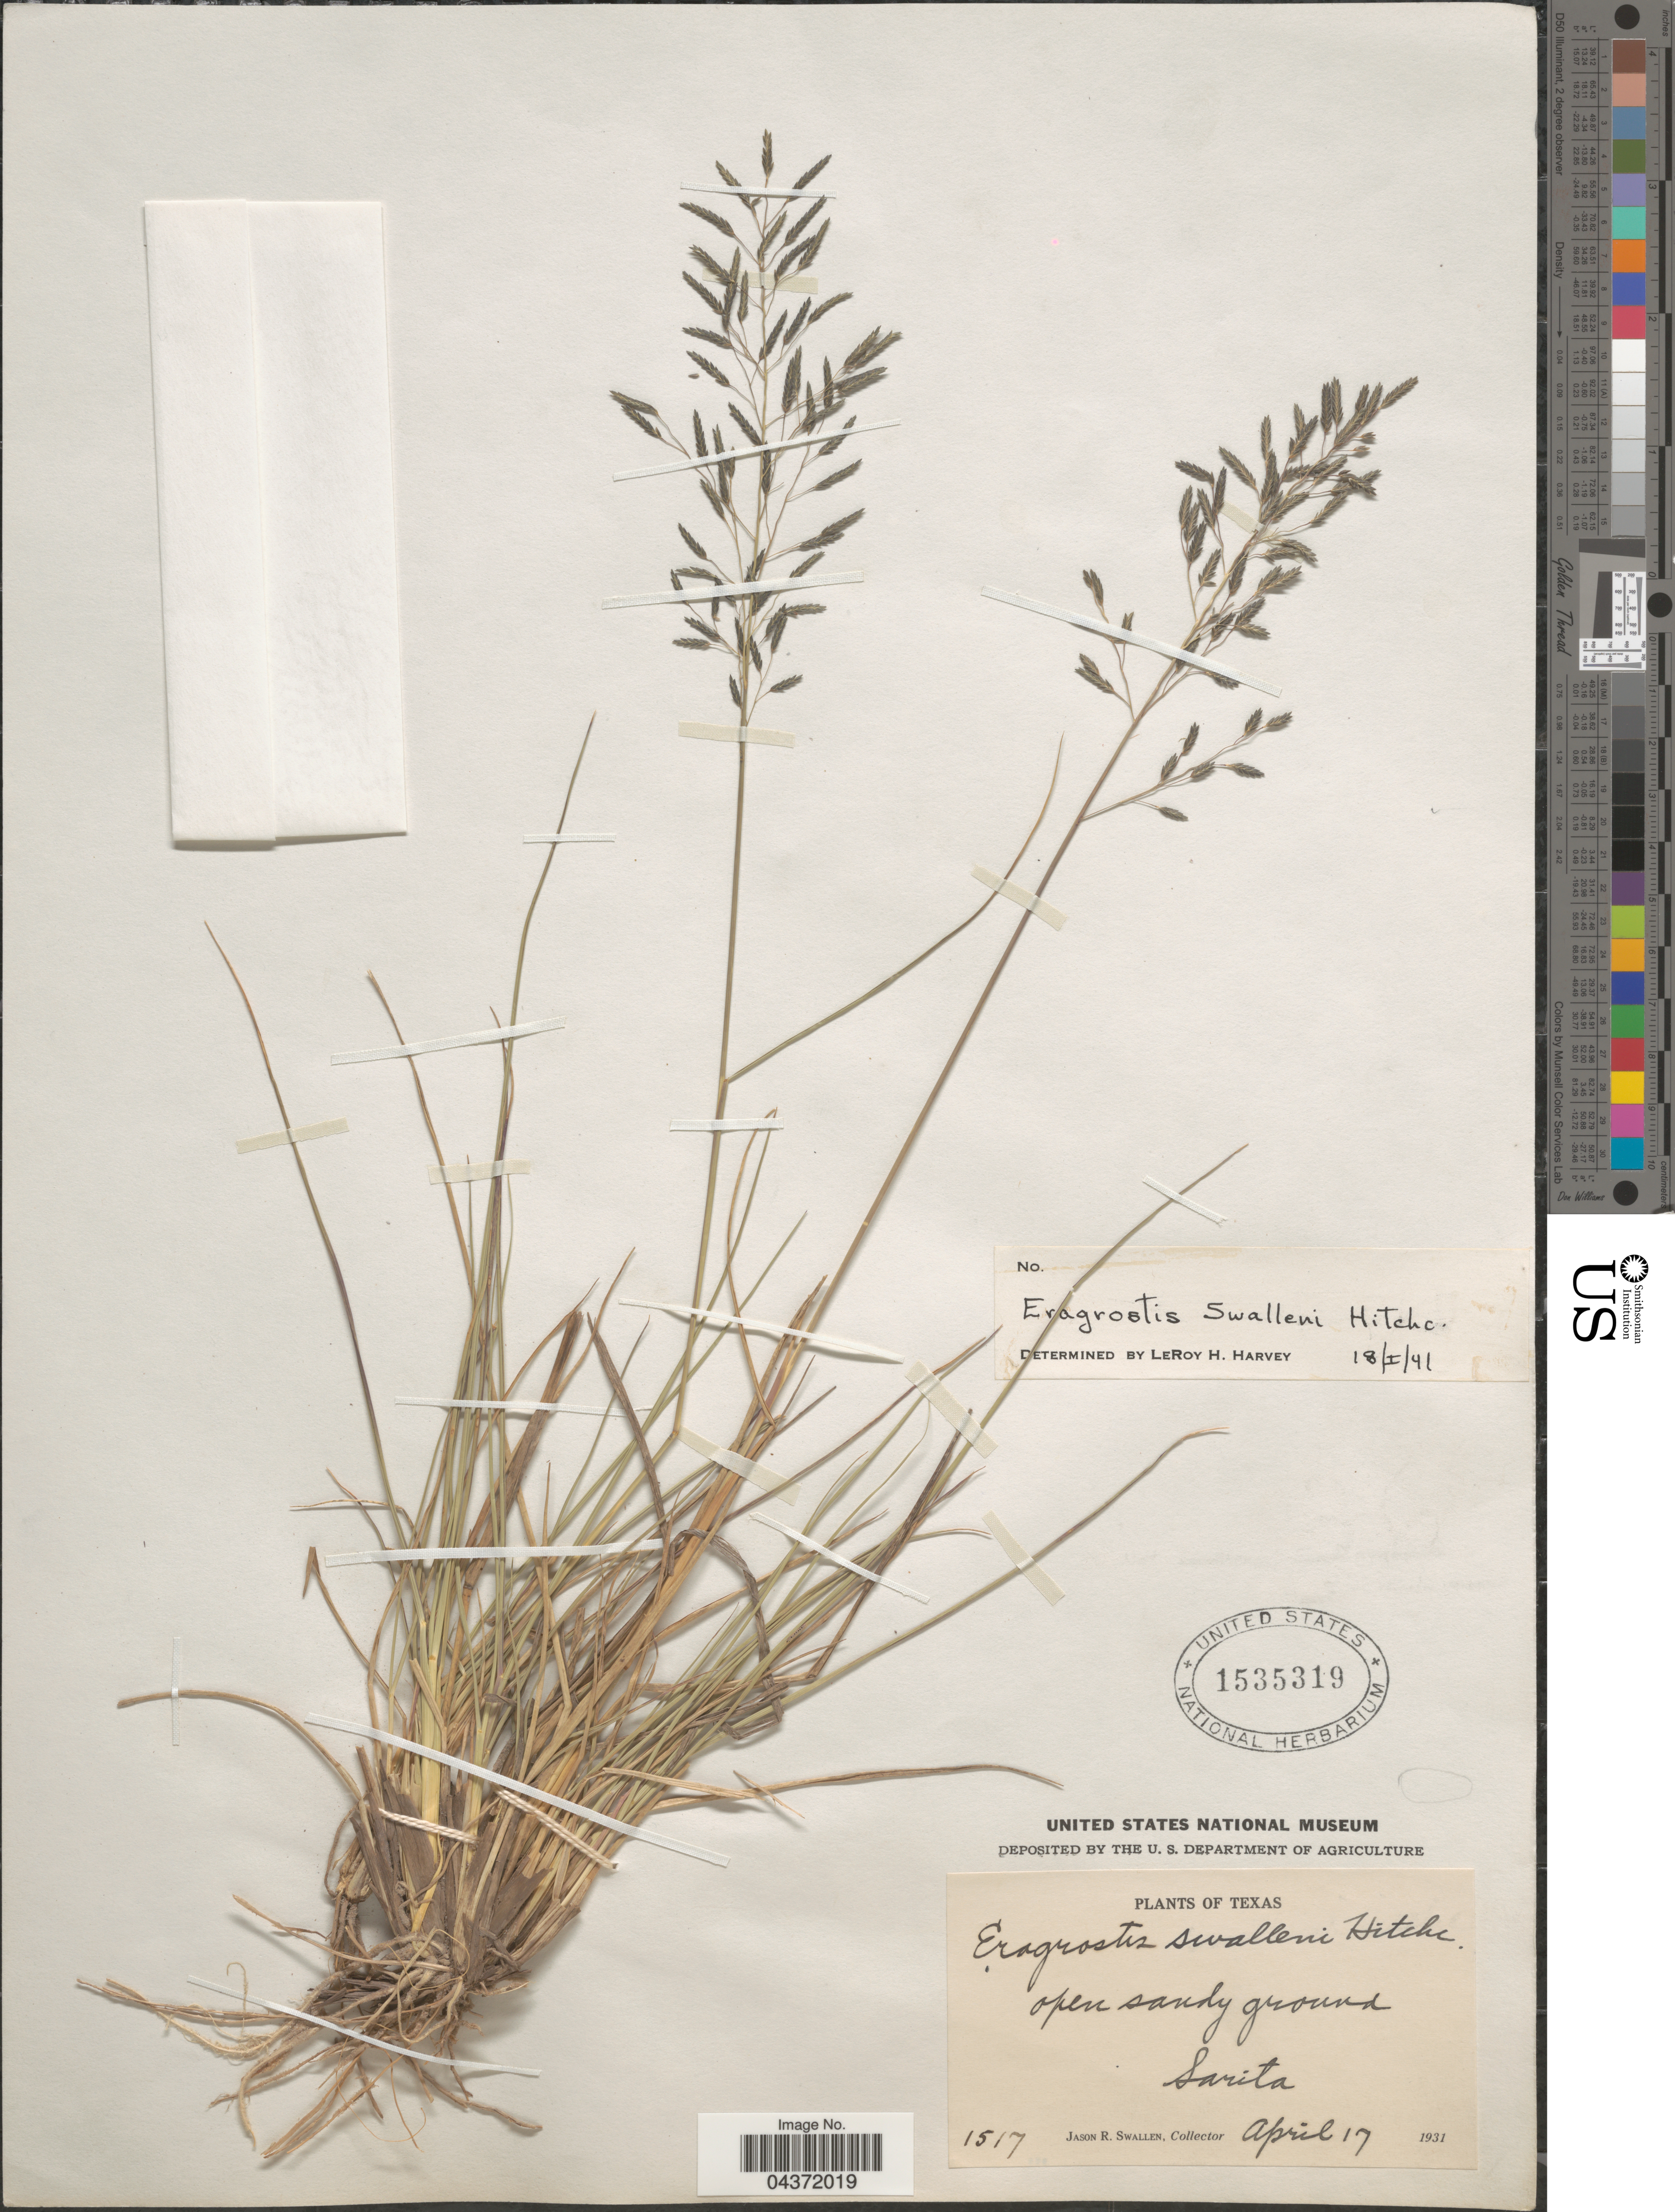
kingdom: Plantae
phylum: Tracheophyta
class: Liliopsida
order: Poales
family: Poaceae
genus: Eragrostis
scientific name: Eragrostis swallenii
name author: Hitchc.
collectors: J. R. Swallen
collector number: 1517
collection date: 1931-04-17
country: United States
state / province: Texas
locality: Open sandy ground. Sarita.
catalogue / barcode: US 1535319